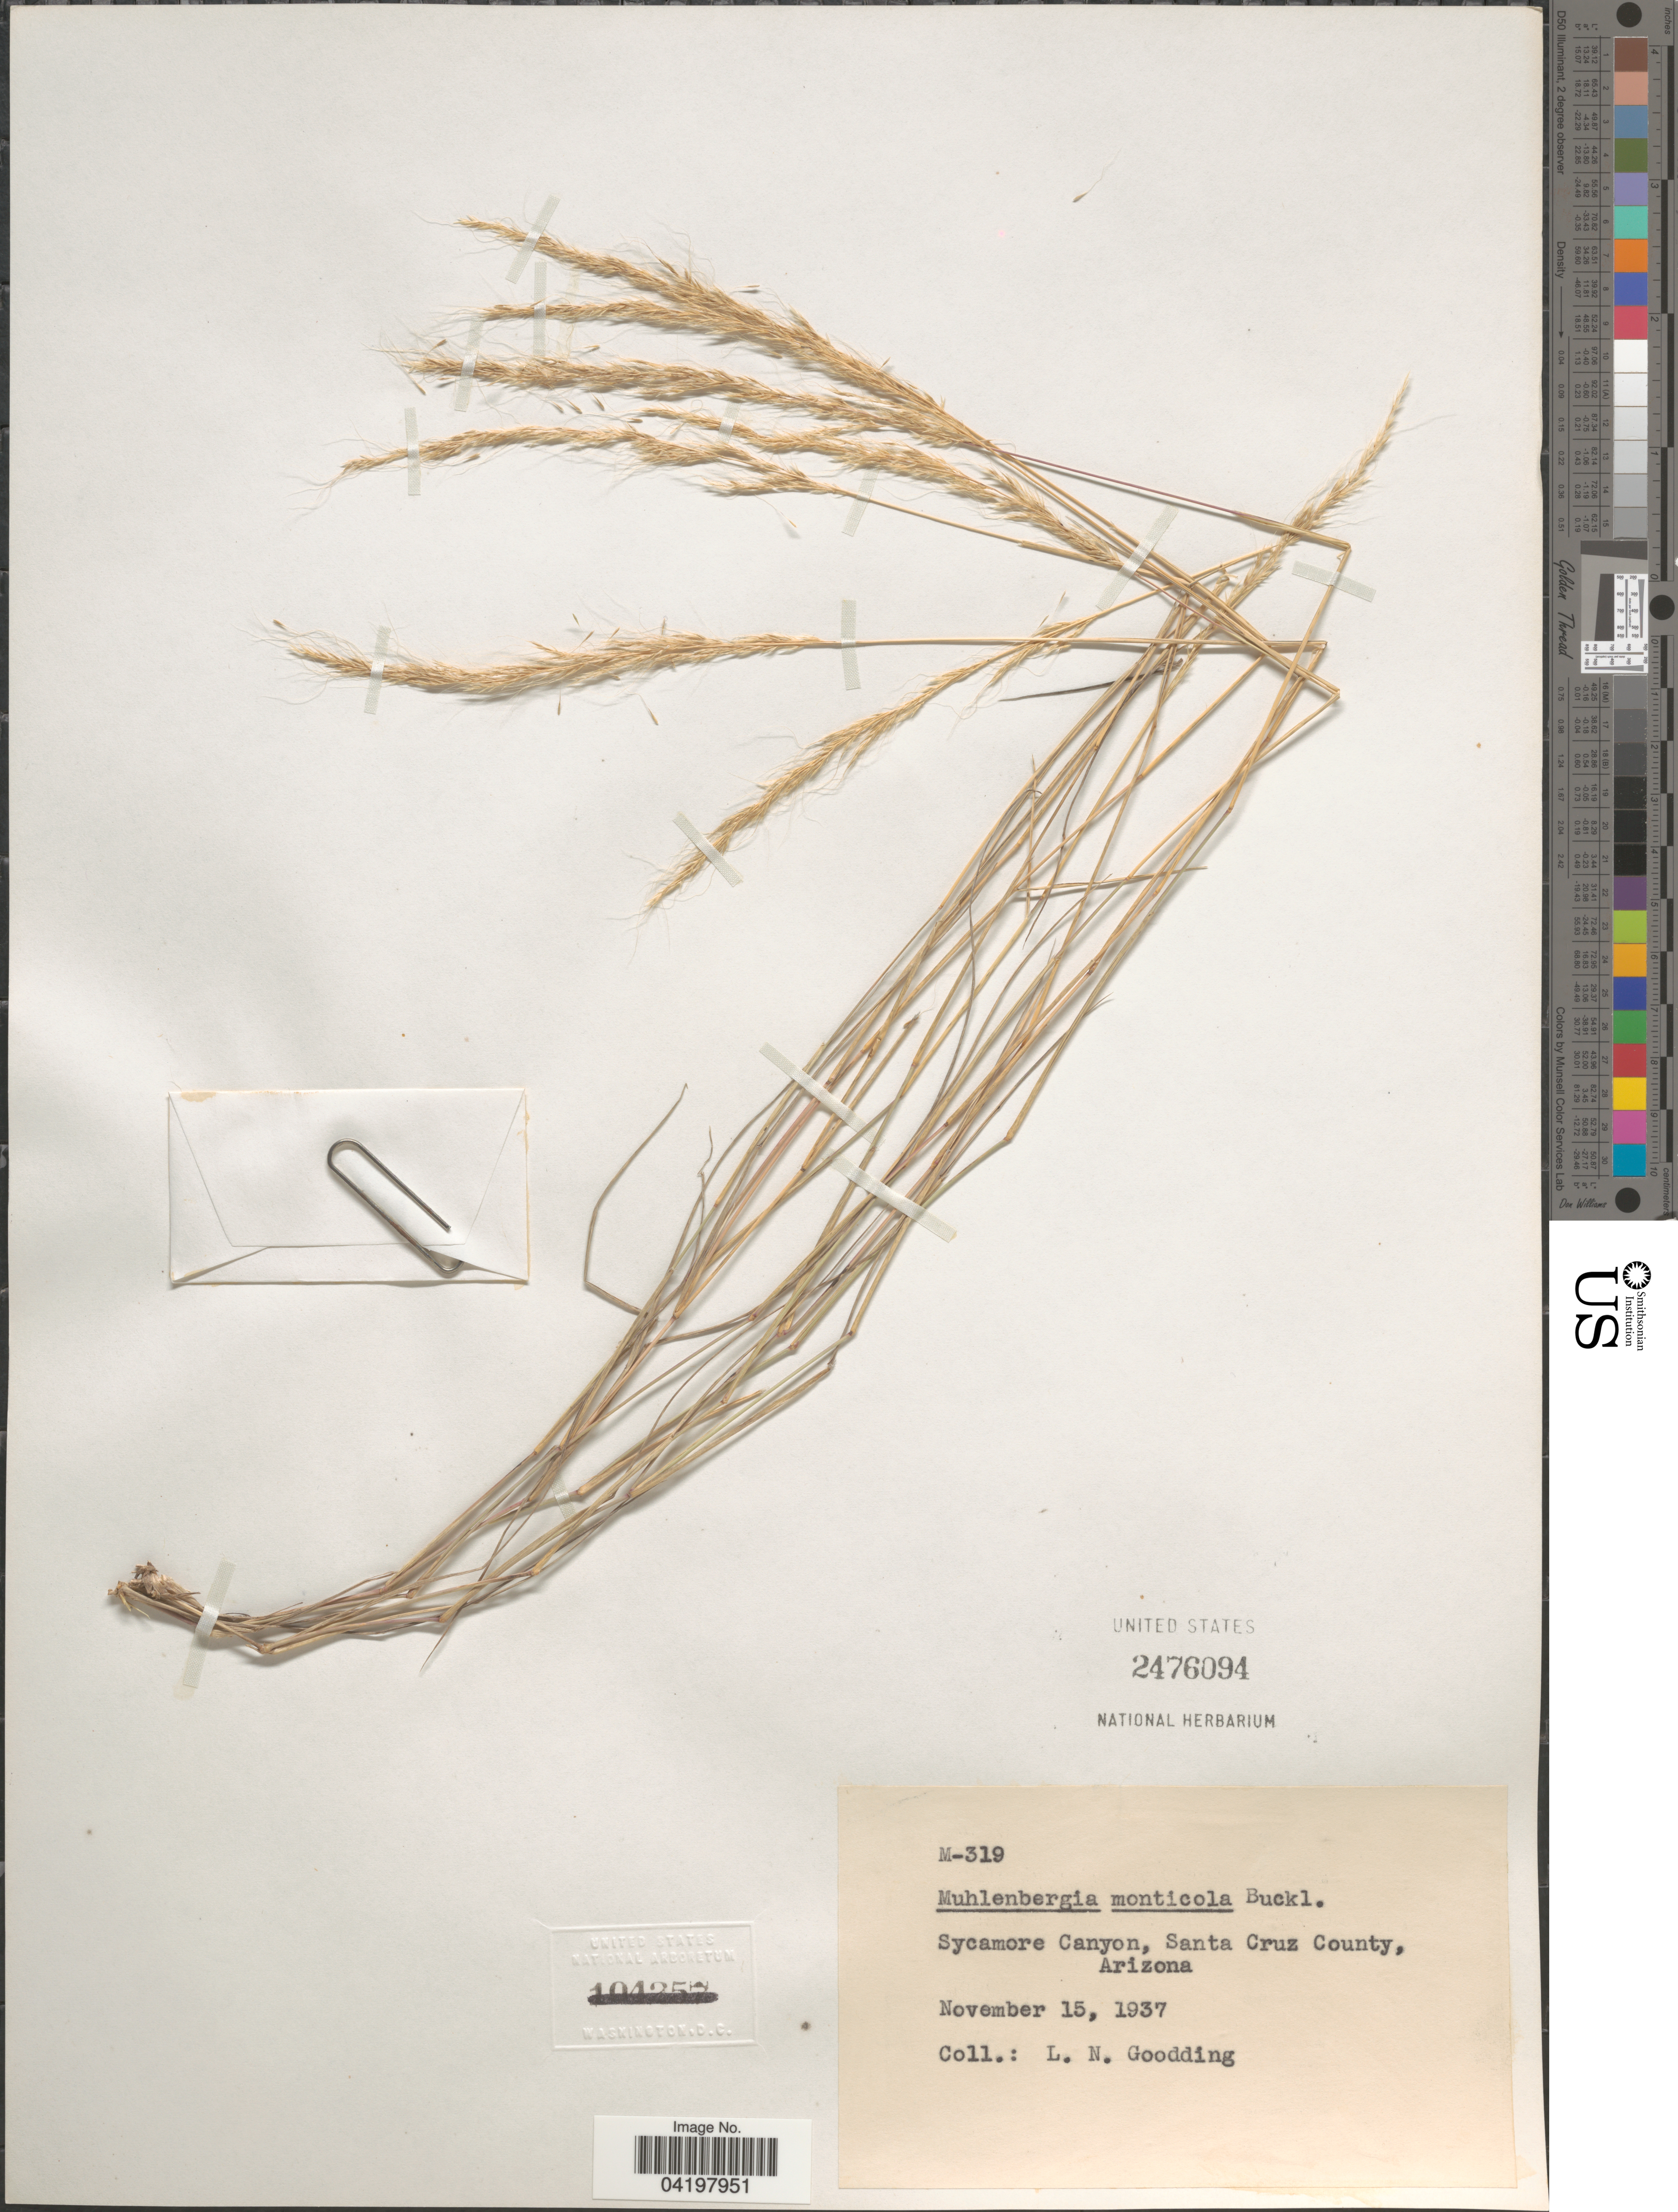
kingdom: Plantae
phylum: Tracheophyta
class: Liliopsida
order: Poales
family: Poaceae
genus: Muhlenbergia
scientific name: Muhlenbergia tenuifolia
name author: (Kunth) Kunth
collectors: L. N. Goodding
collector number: M-319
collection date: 1937-09-15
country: United States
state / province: Arizona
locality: Sycamore Canyon, Santa Cruz County.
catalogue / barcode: US 2476094